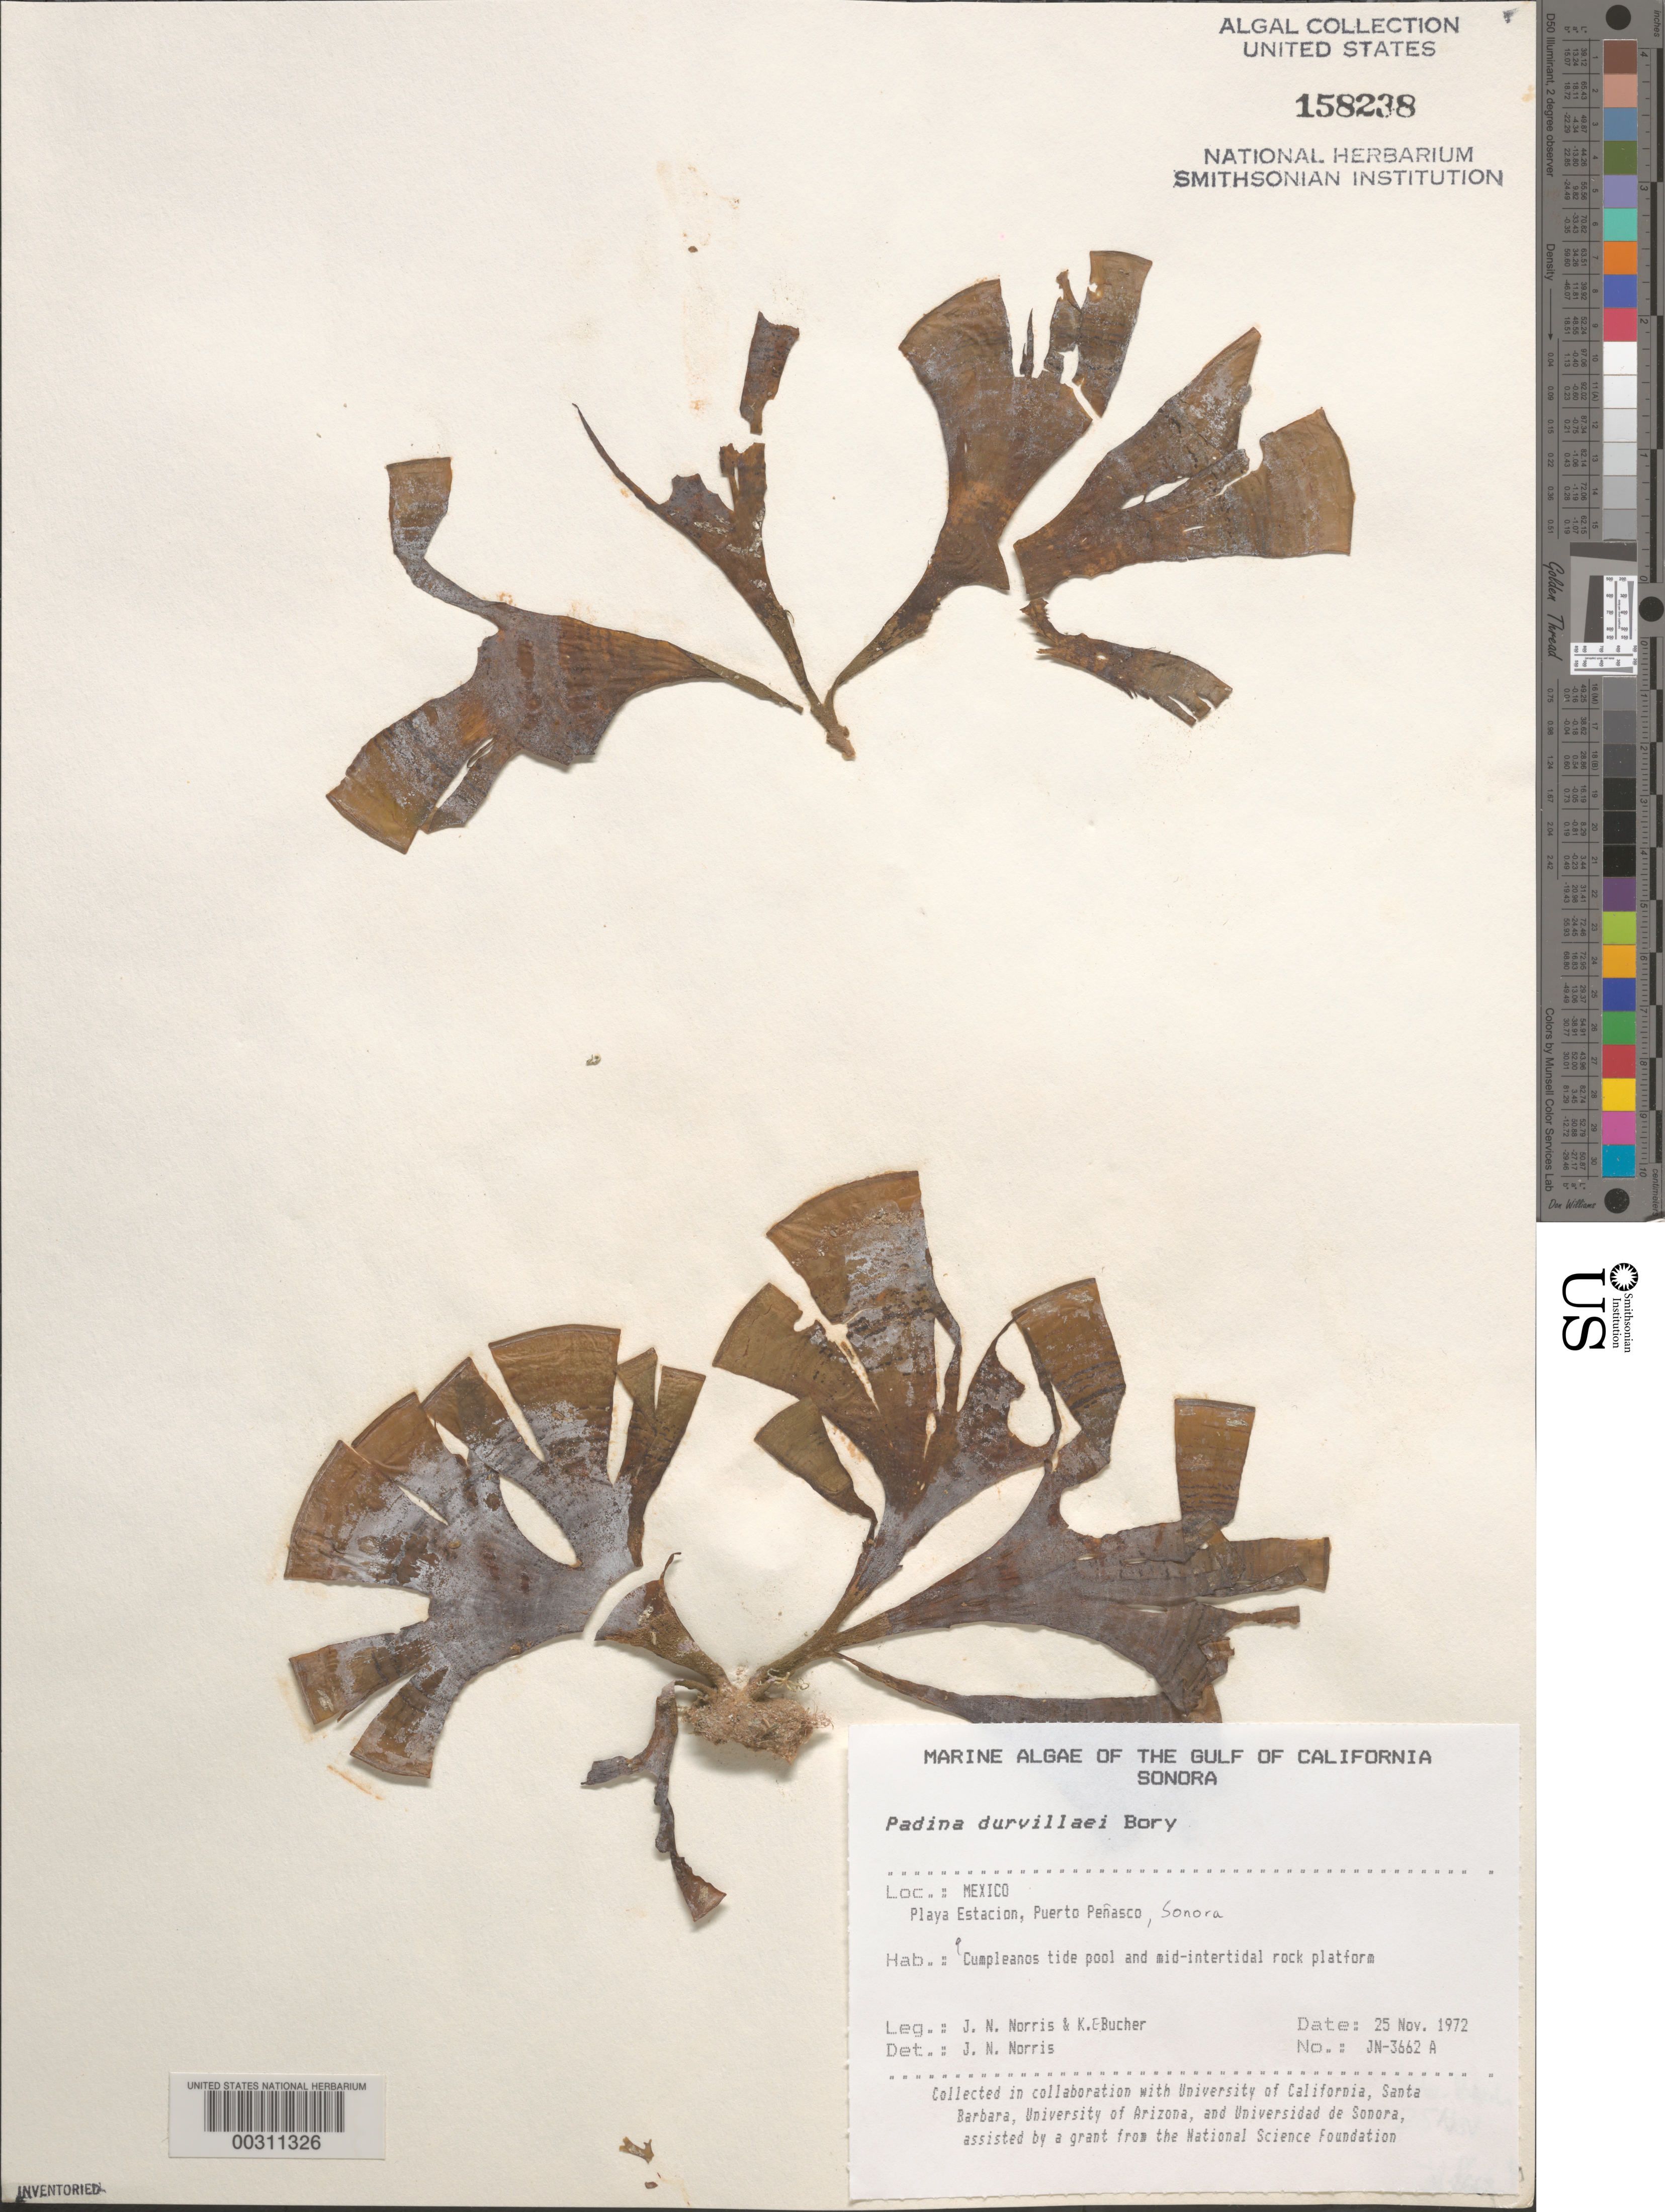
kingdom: Chromista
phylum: Ochrophyta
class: Phaeophyceae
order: Dictyotales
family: Dictyotaceae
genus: Padina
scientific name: Padina durvillaei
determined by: Norris, James N.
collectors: J. N. Norris & K. E. Bucher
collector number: JN-3662a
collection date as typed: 25 Nov 1972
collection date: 1972-11-25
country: Mexico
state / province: Sonora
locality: Playa Estacion, Puerto Penasco, Cumpleanos tide pool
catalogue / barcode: US 158238